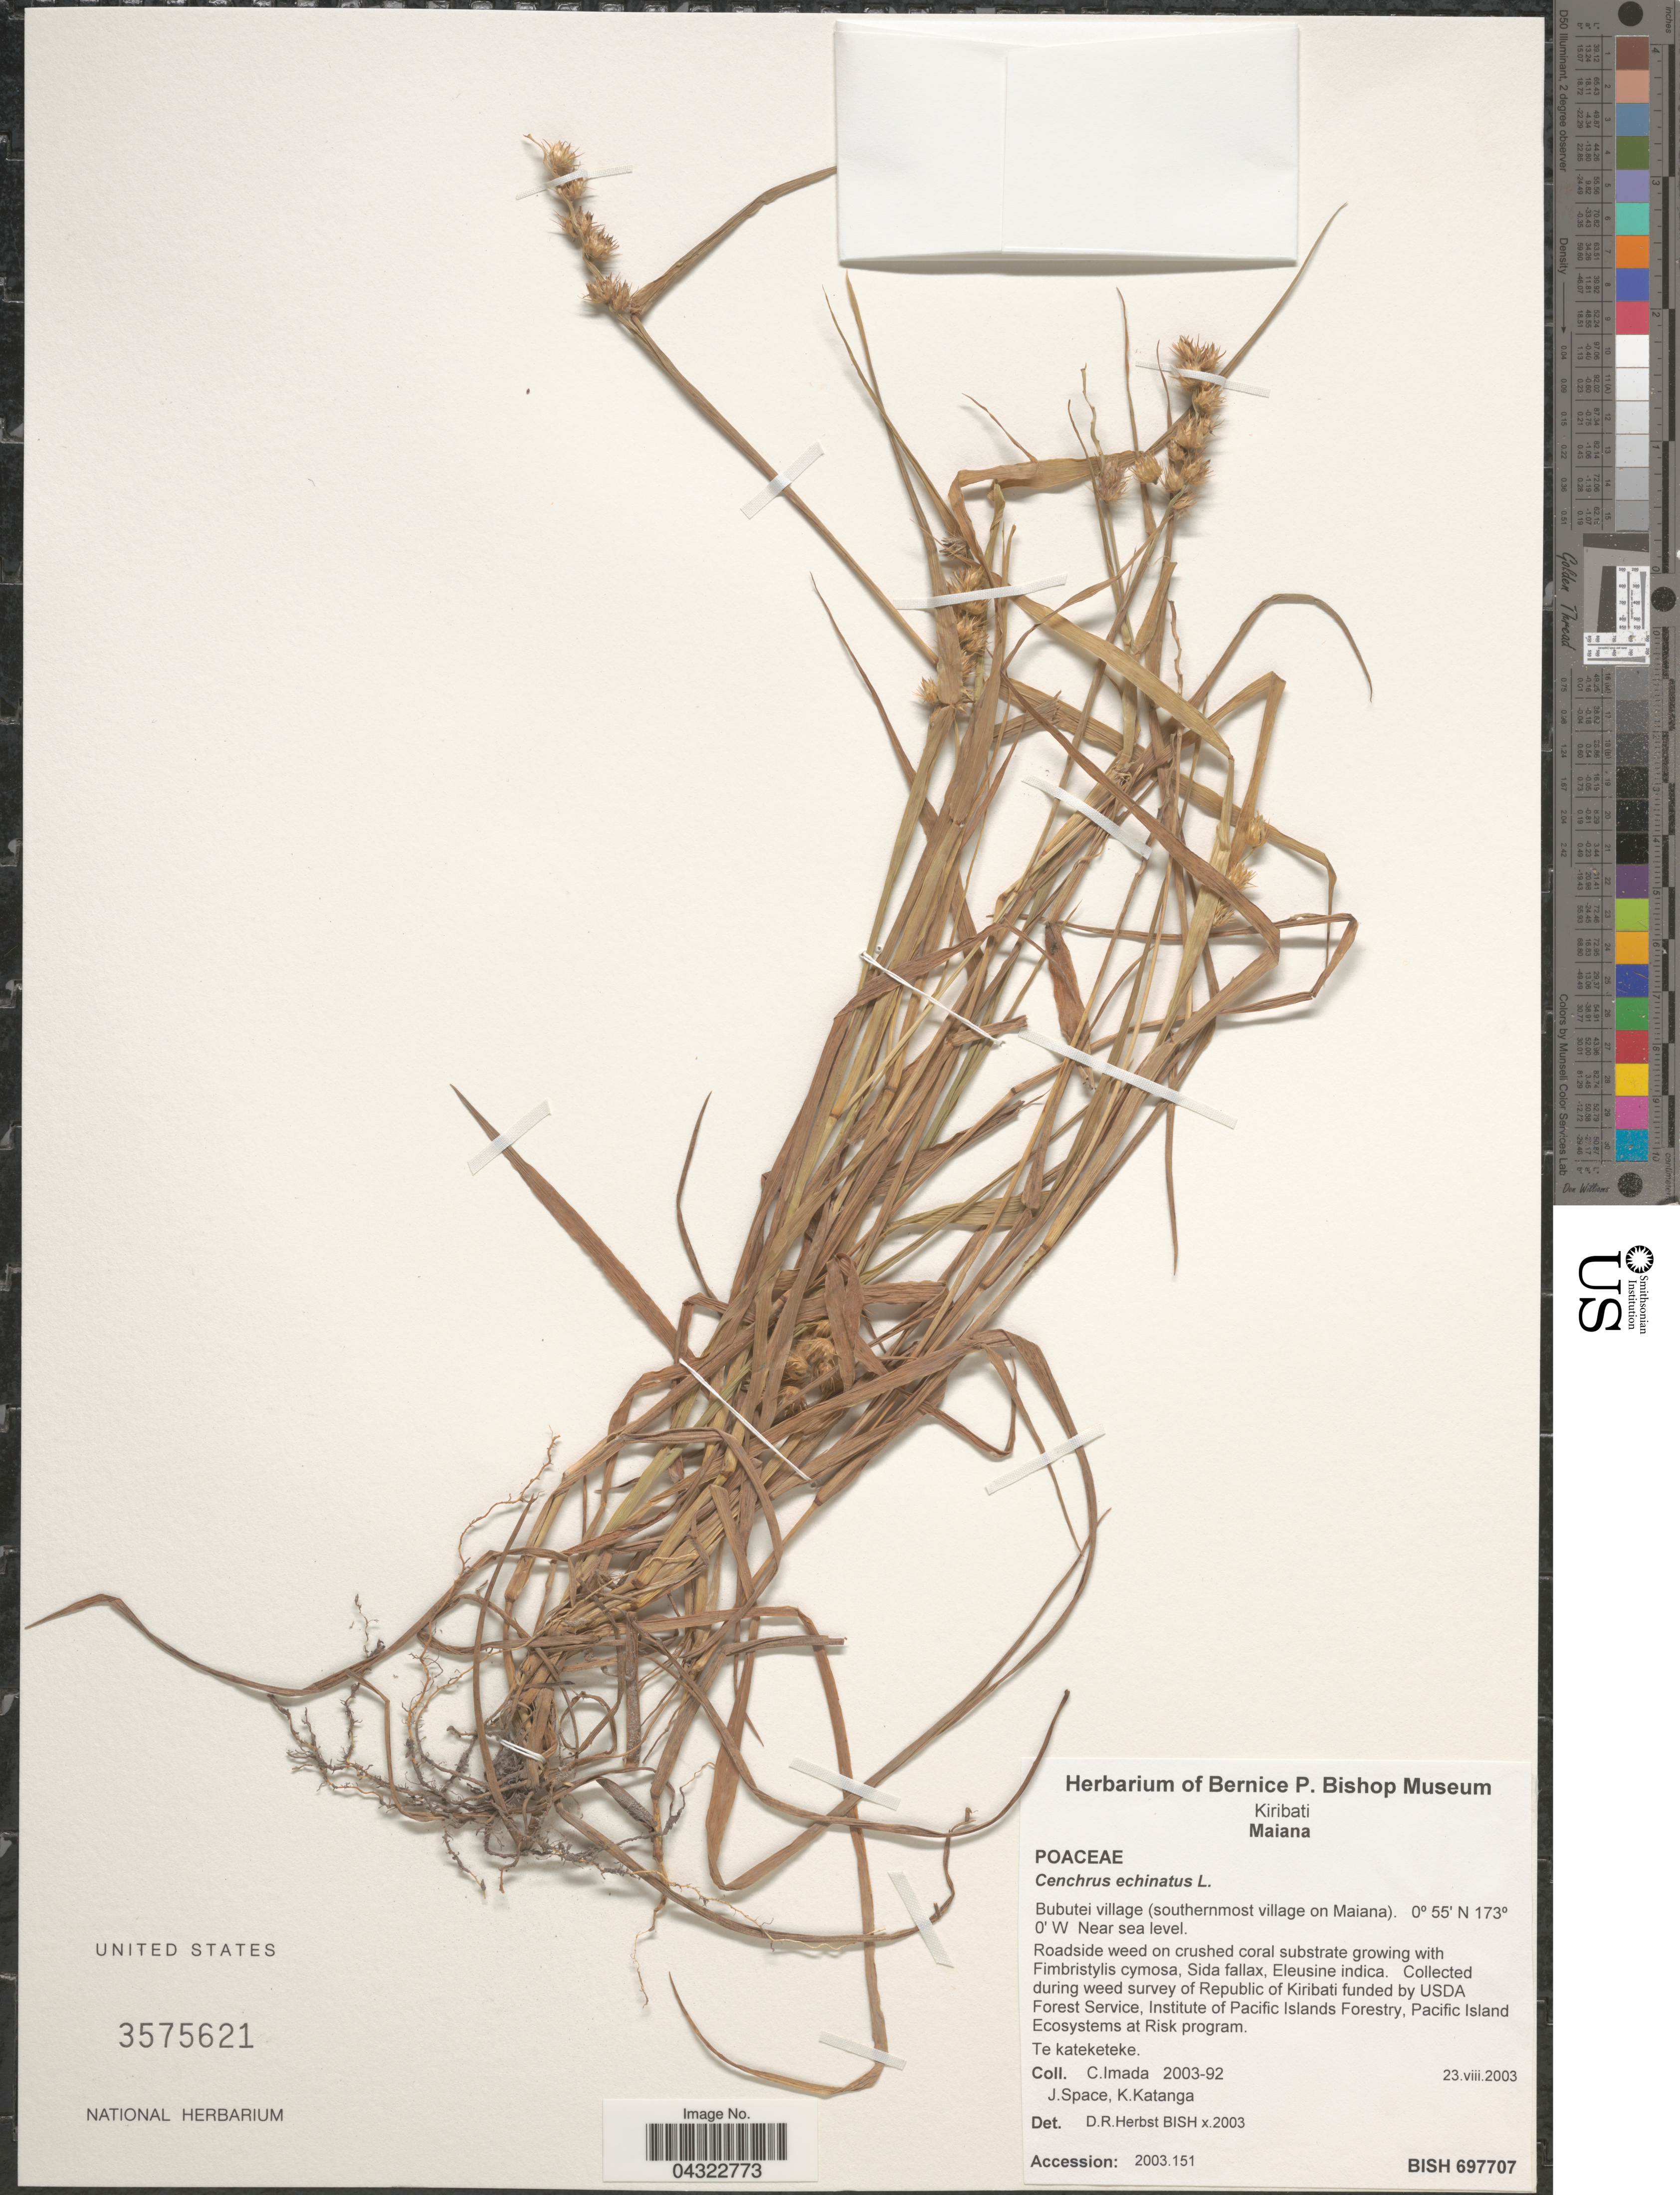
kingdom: Plantae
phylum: Tracheophyta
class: Liliopsida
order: Poales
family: Poaceae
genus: Cenchrus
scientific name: Cenchrus echinatus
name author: L.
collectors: C. Imada, J. Space & K. Katanga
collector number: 2003-92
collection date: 2003-08-23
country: Kiribati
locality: Maiana. Bubutei village (southernmost village on Maiana).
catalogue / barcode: US 3575621